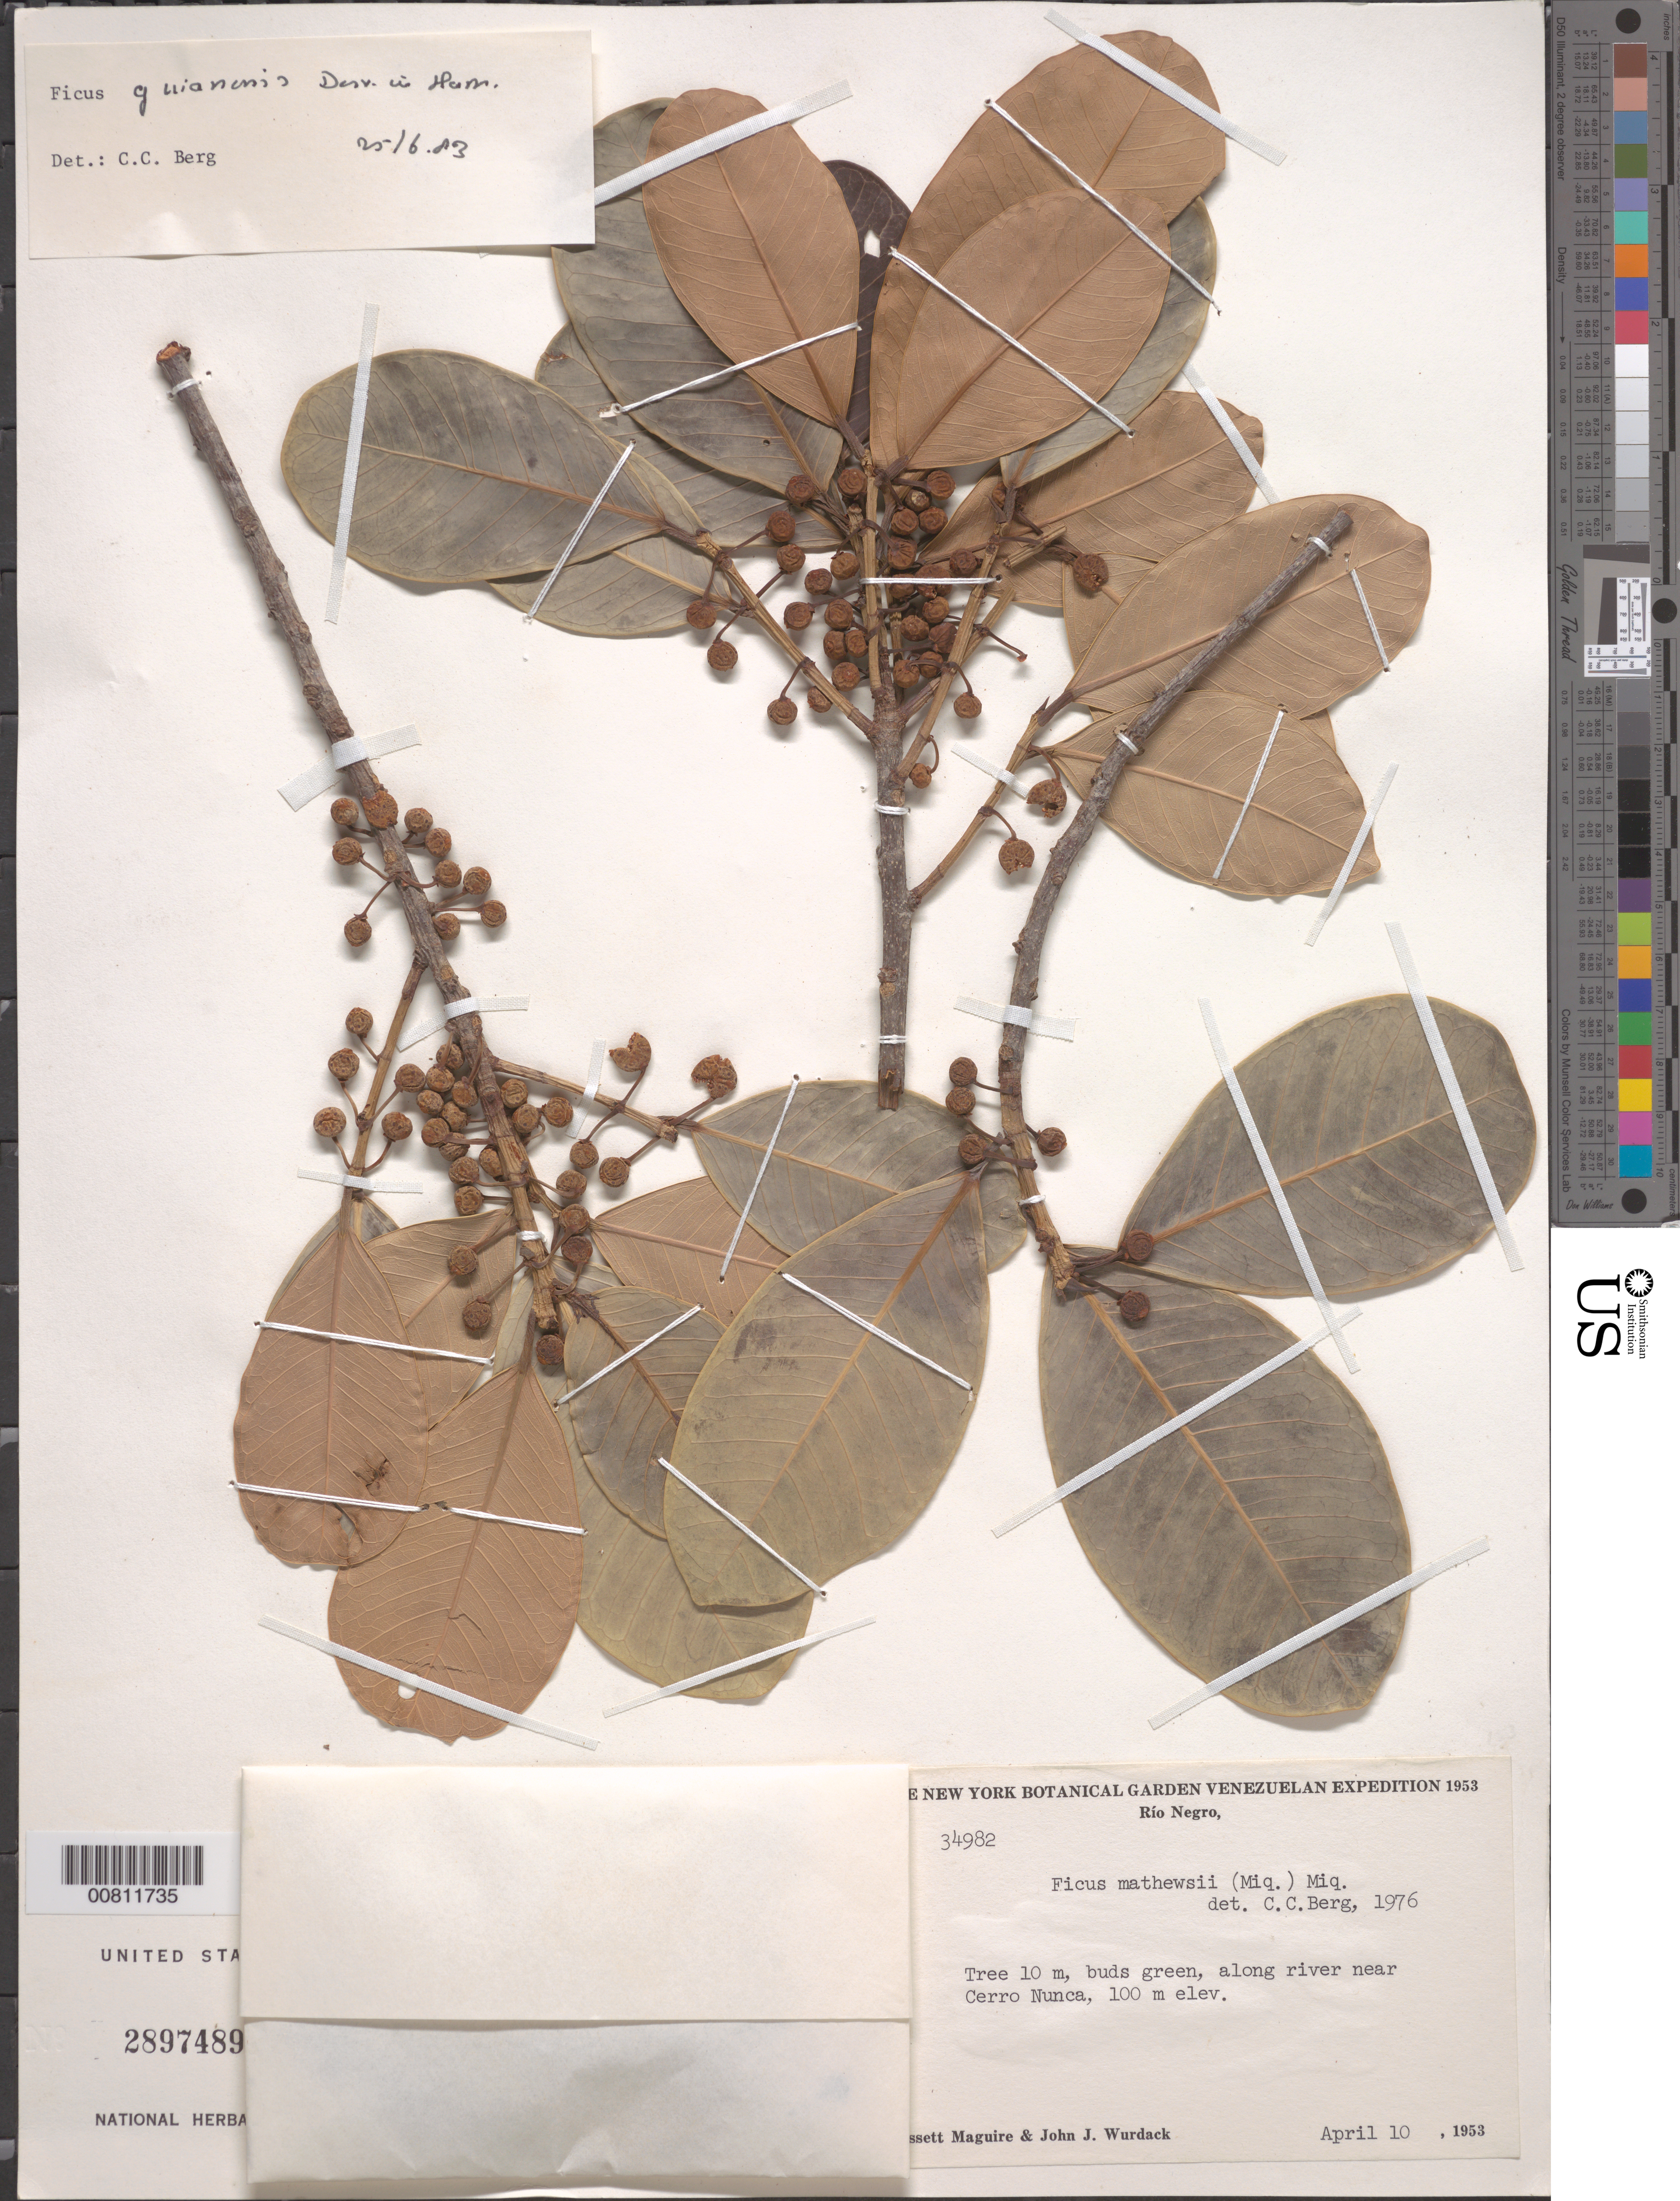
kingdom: Plantae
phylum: Tracheophyta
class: Magnoliopsida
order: Rosales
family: Moraceae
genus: Ficus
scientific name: Ficus guianensis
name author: Desv. ex Ham.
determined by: Berg, C. C.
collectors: B. Maguire & J. J. Wurdack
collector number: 34982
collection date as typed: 10-Apr-53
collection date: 1953-04-10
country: Venezuela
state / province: Amazonas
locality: Río Negro, Cerro Nunca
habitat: Along river near cerro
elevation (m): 100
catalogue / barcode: US 2897489